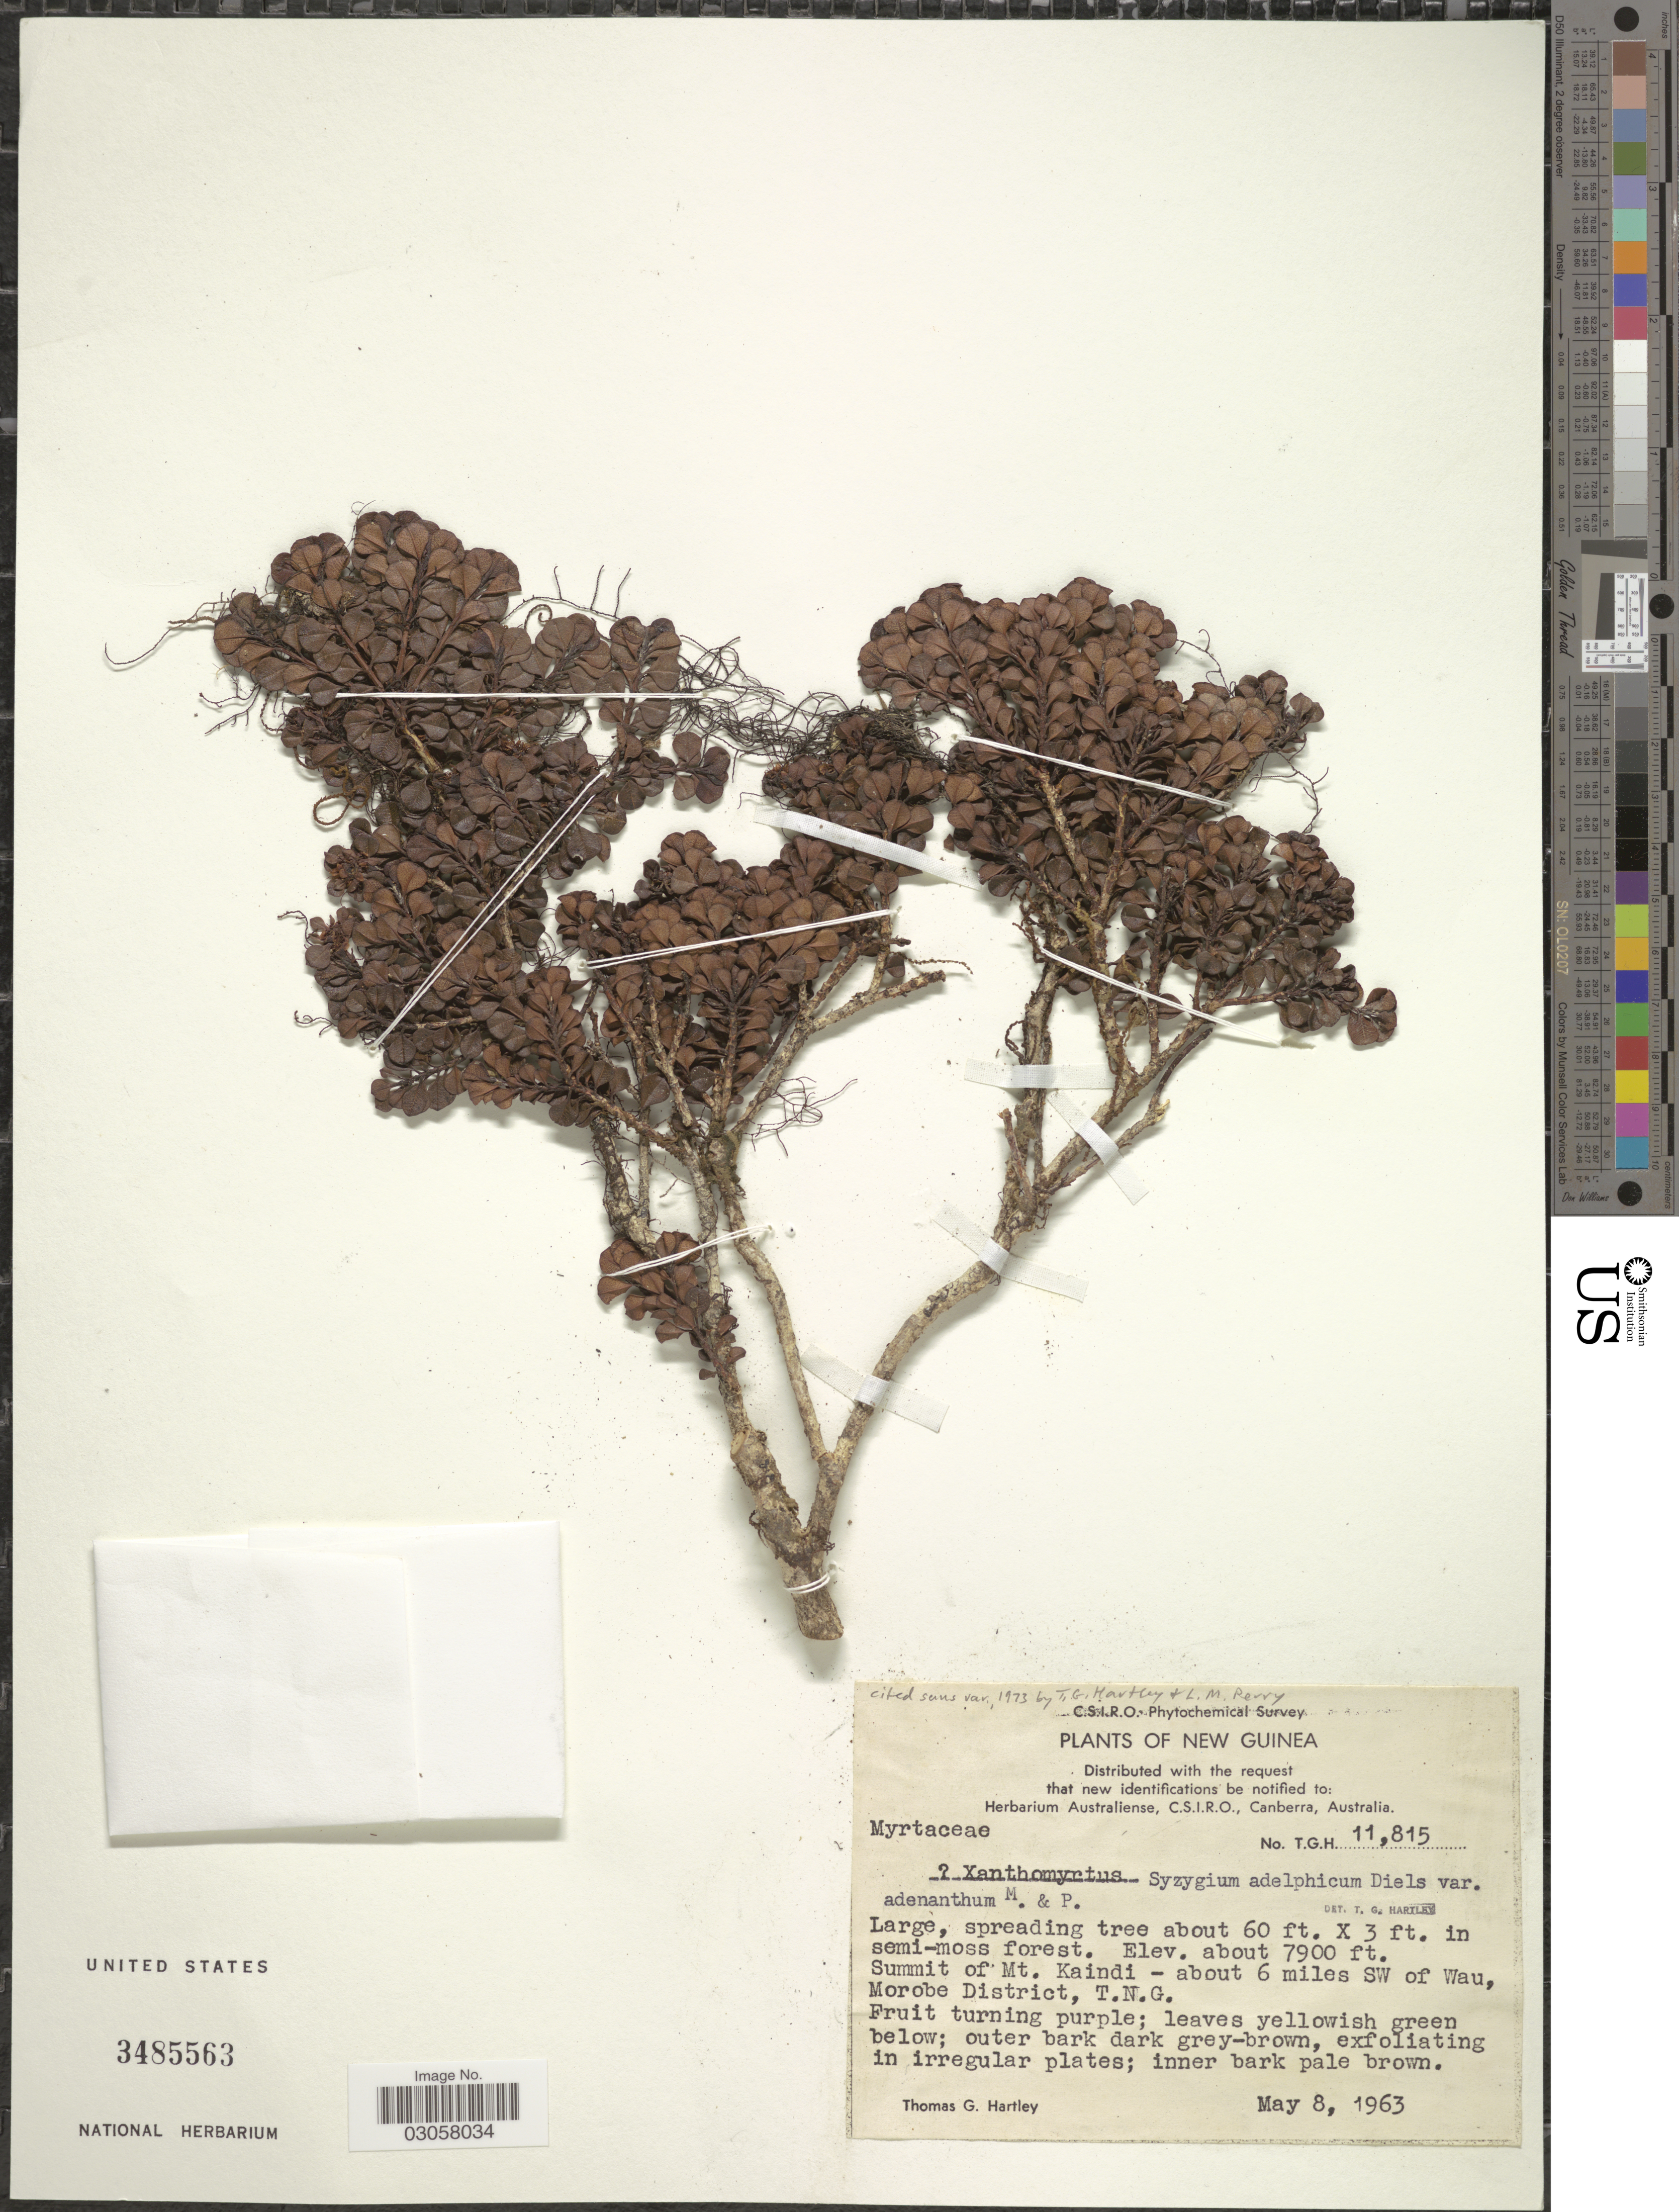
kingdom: Plantae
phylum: Tracheophyta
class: Magnoliopsida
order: Myrtales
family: Myrtaceae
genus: Syzygium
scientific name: Syzygium adelphicum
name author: Diels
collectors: T. G. Hartley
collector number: T.G.H. 11815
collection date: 1963-05-08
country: Papua New Guinea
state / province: Morobe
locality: New Guinea. Summit of Mt. Kaindi - about 6 miles SW of Wau, Morobe District, T.N.G.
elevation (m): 2408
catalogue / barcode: US 3485563